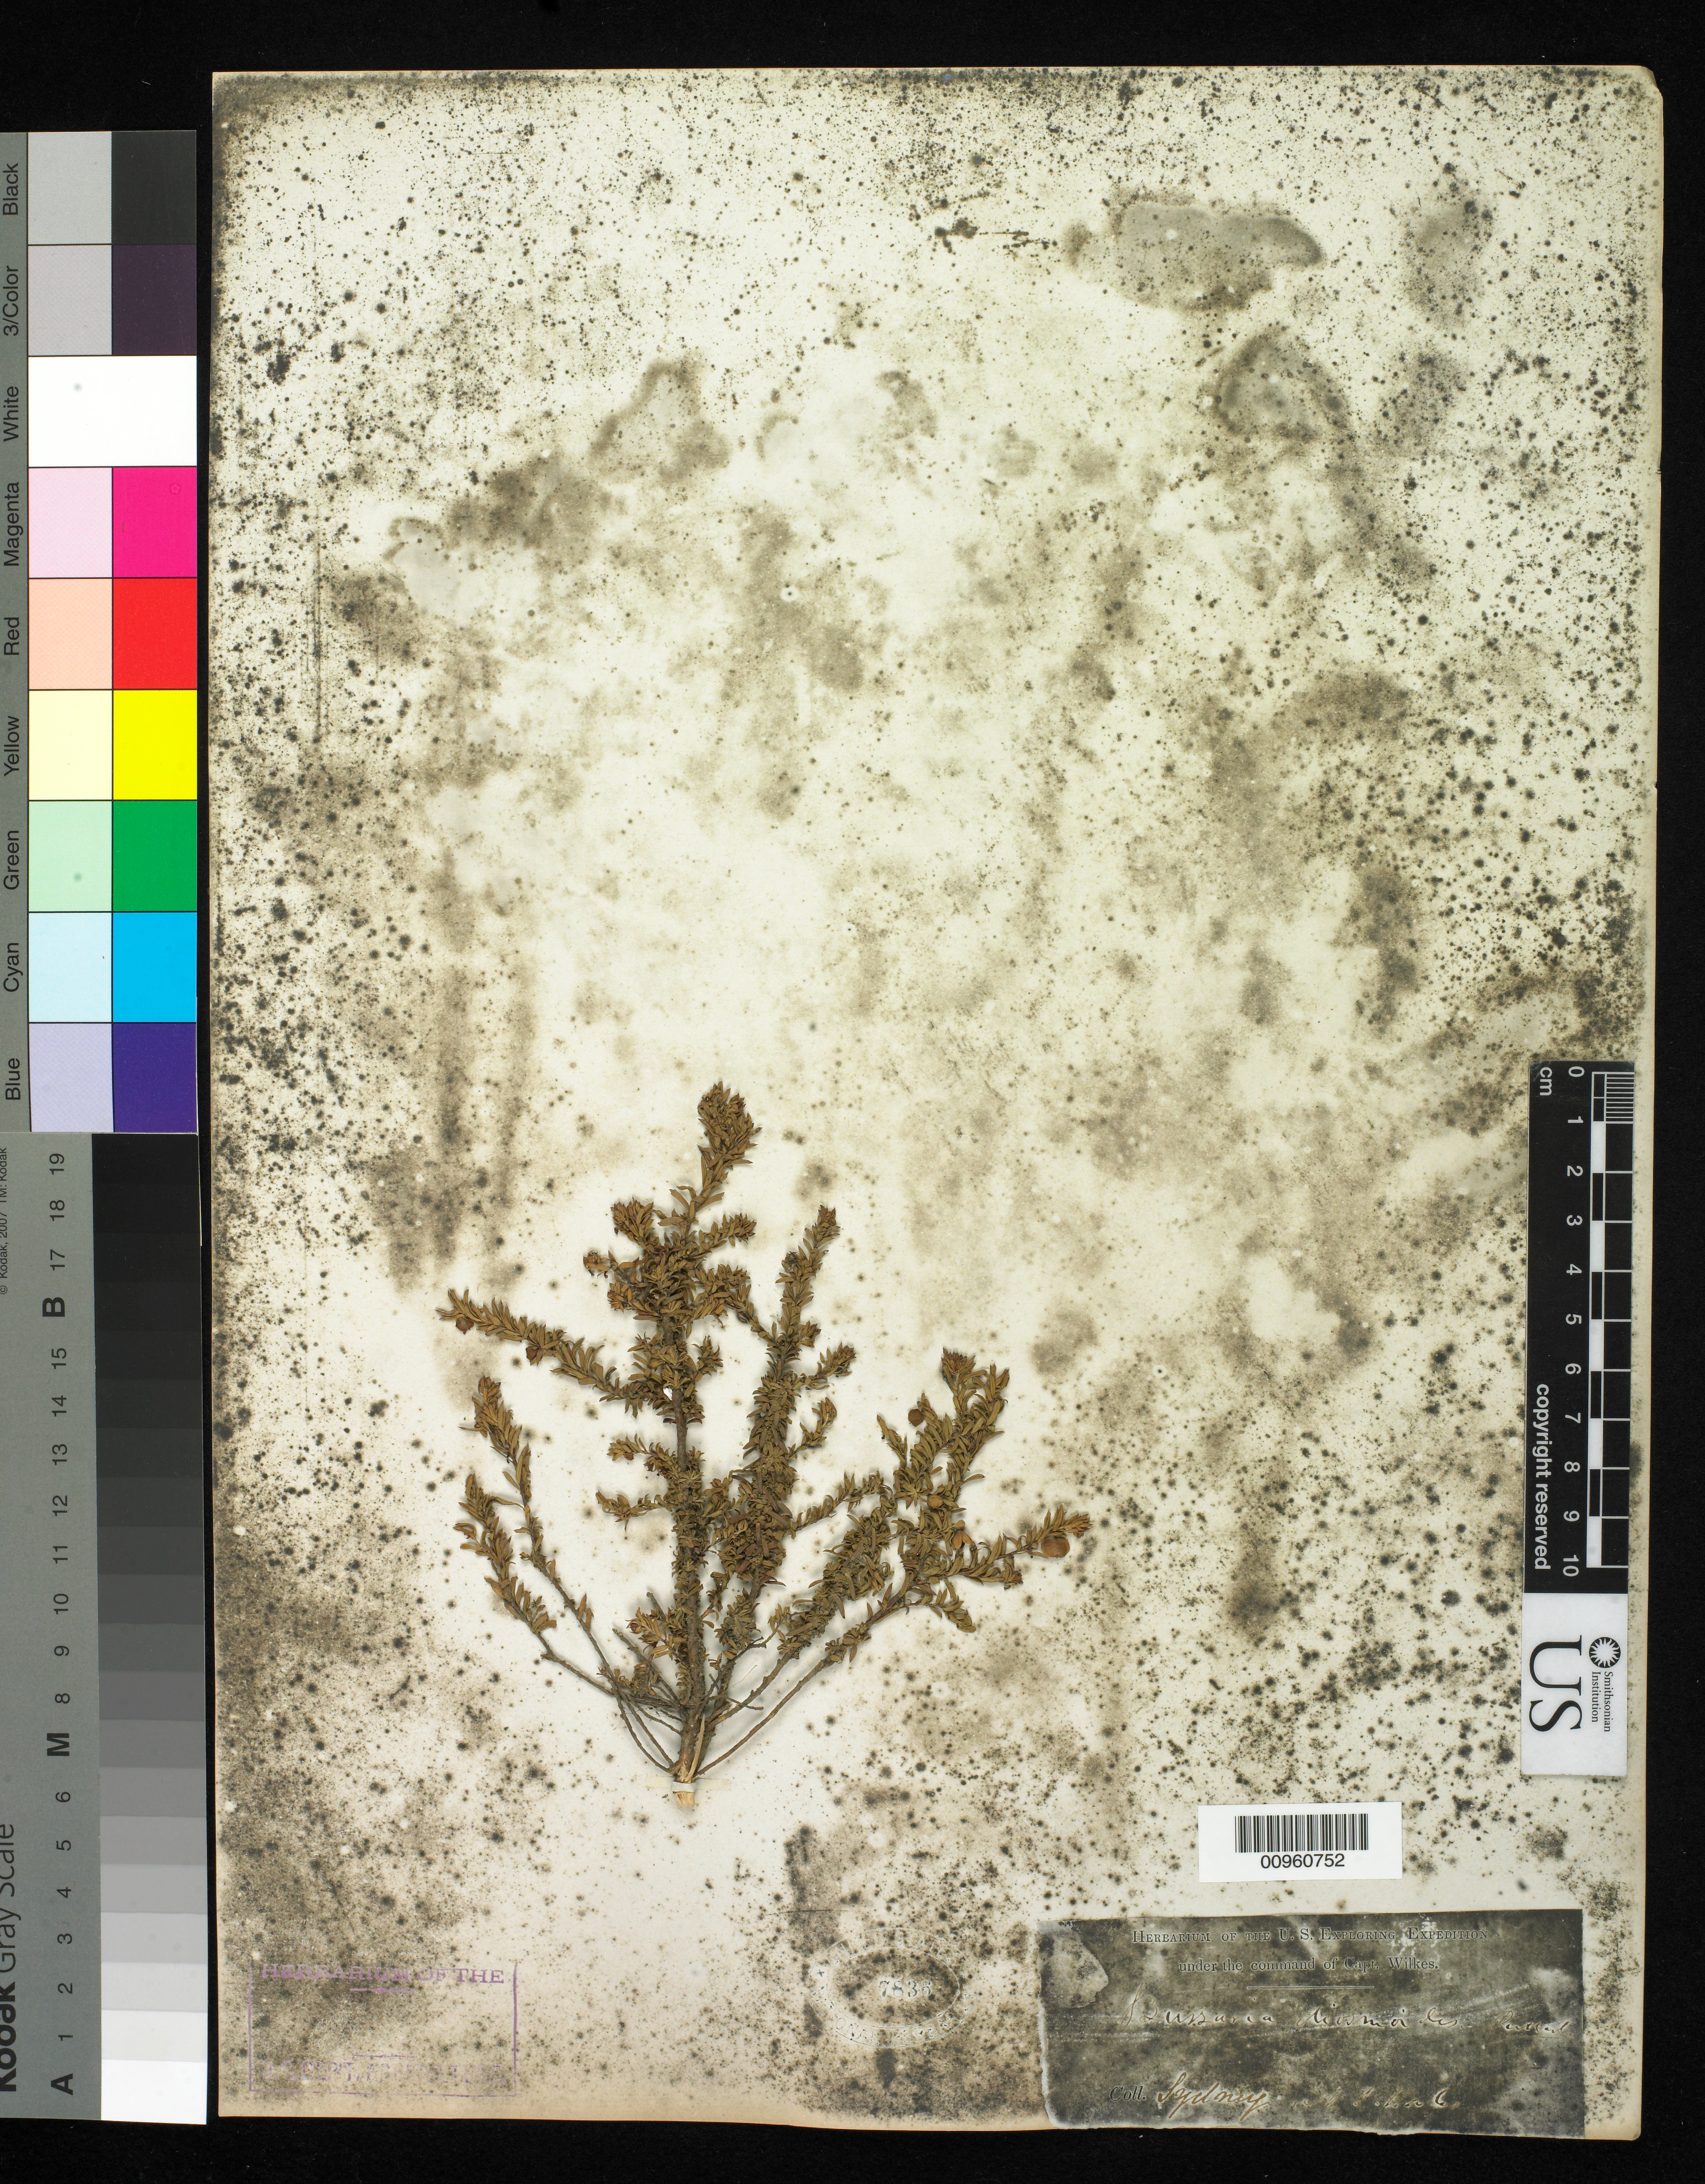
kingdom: Plantae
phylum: Tracheophyta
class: Magnoliopsida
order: Apiales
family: Pittosporaceae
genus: Rhytidosporum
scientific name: Rhytidosporum diosmoides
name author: (Putt.) L.W. Cayzer et al.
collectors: Wilkes Explor. Exped.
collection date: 1838/1842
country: Australia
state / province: New South Wales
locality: Sydeny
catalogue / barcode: US 7826